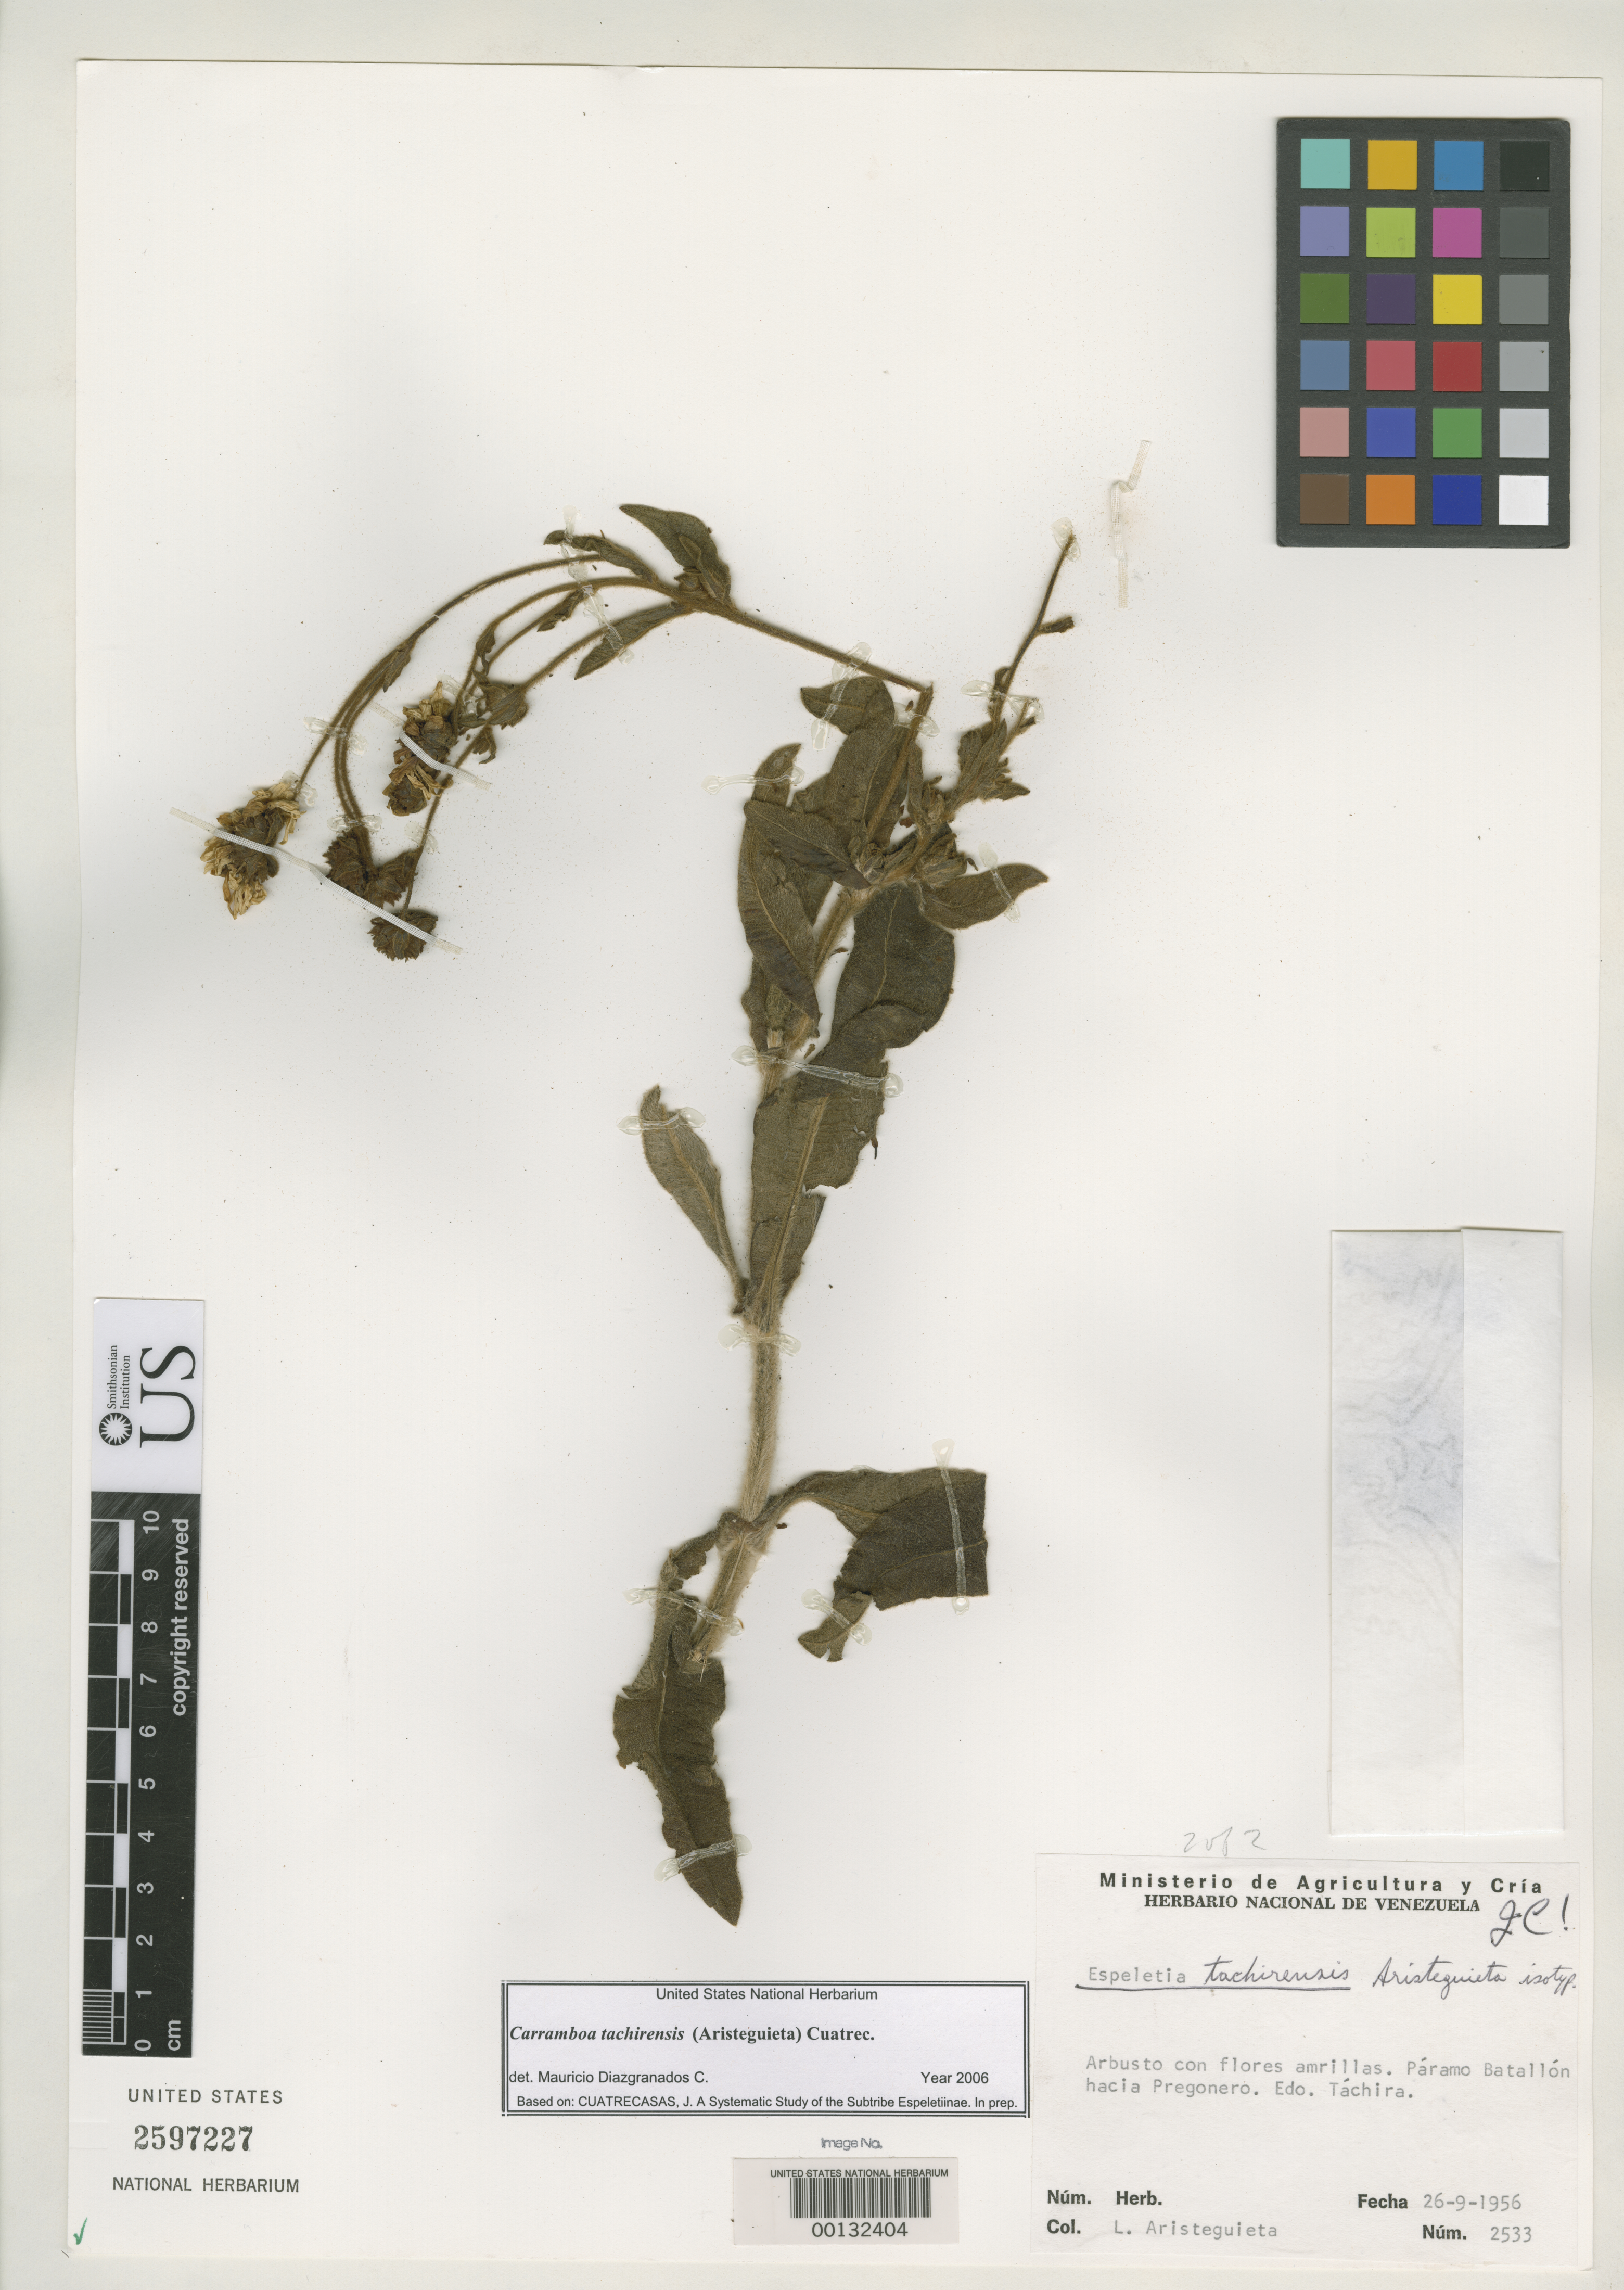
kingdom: Plantae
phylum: Tracheophyta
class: Magnoliopsida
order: Asterales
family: Asteraceae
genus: Espeletia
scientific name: Espeletia tachirensis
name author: Aristeg.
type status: Isotype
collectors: L. Aristeguieta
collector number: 2533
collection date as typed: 26 Sep 1956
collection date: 1956-09-26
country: Venezuela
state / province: Tachira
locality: Páramo Batallon hacia Pregonero.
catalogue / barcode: US 2597227